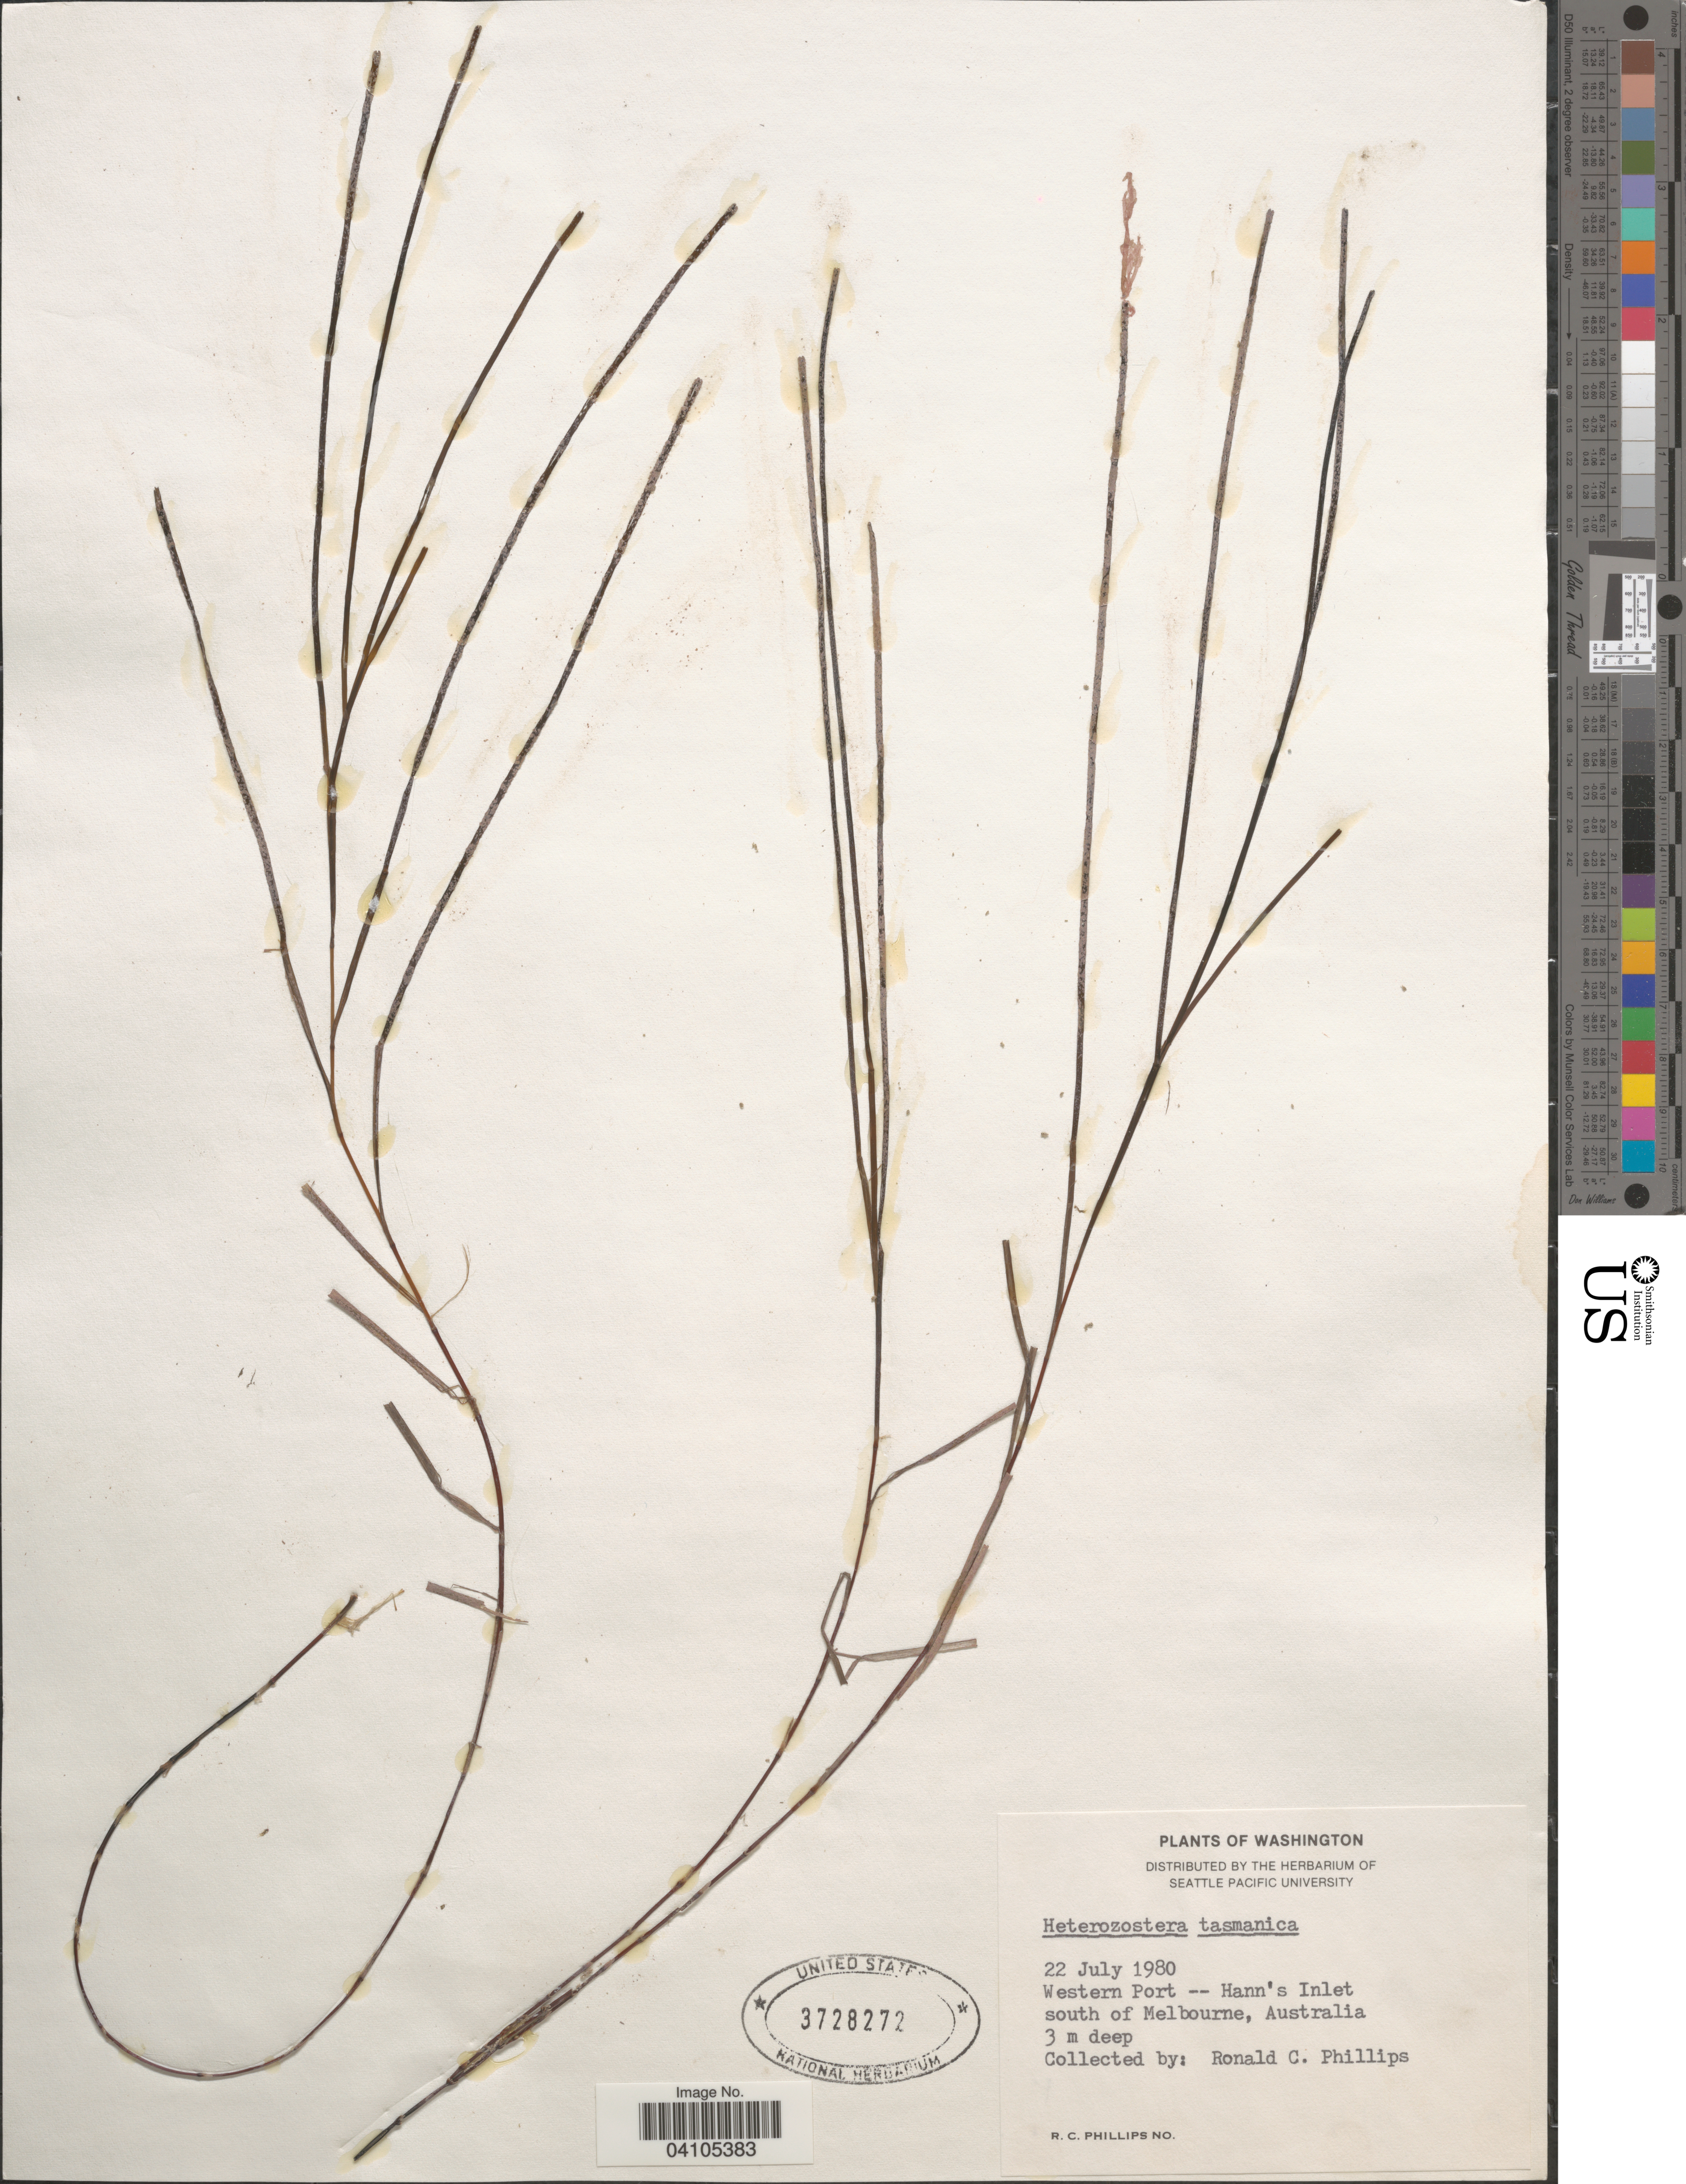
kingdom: Plantae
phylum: Tracheophyta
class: Liliopsida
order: Alismatales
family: Zosteraceae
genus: Heterozostera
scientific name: Heterozostera tasmanica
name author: (Martens ex Aschers.) Hartog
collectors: R. C. Phillips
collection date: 1980-07-22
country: Australia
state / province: Victoria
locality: Western Port -- Hann's Inlet. South of Melbourne.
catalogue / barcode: US 3728272